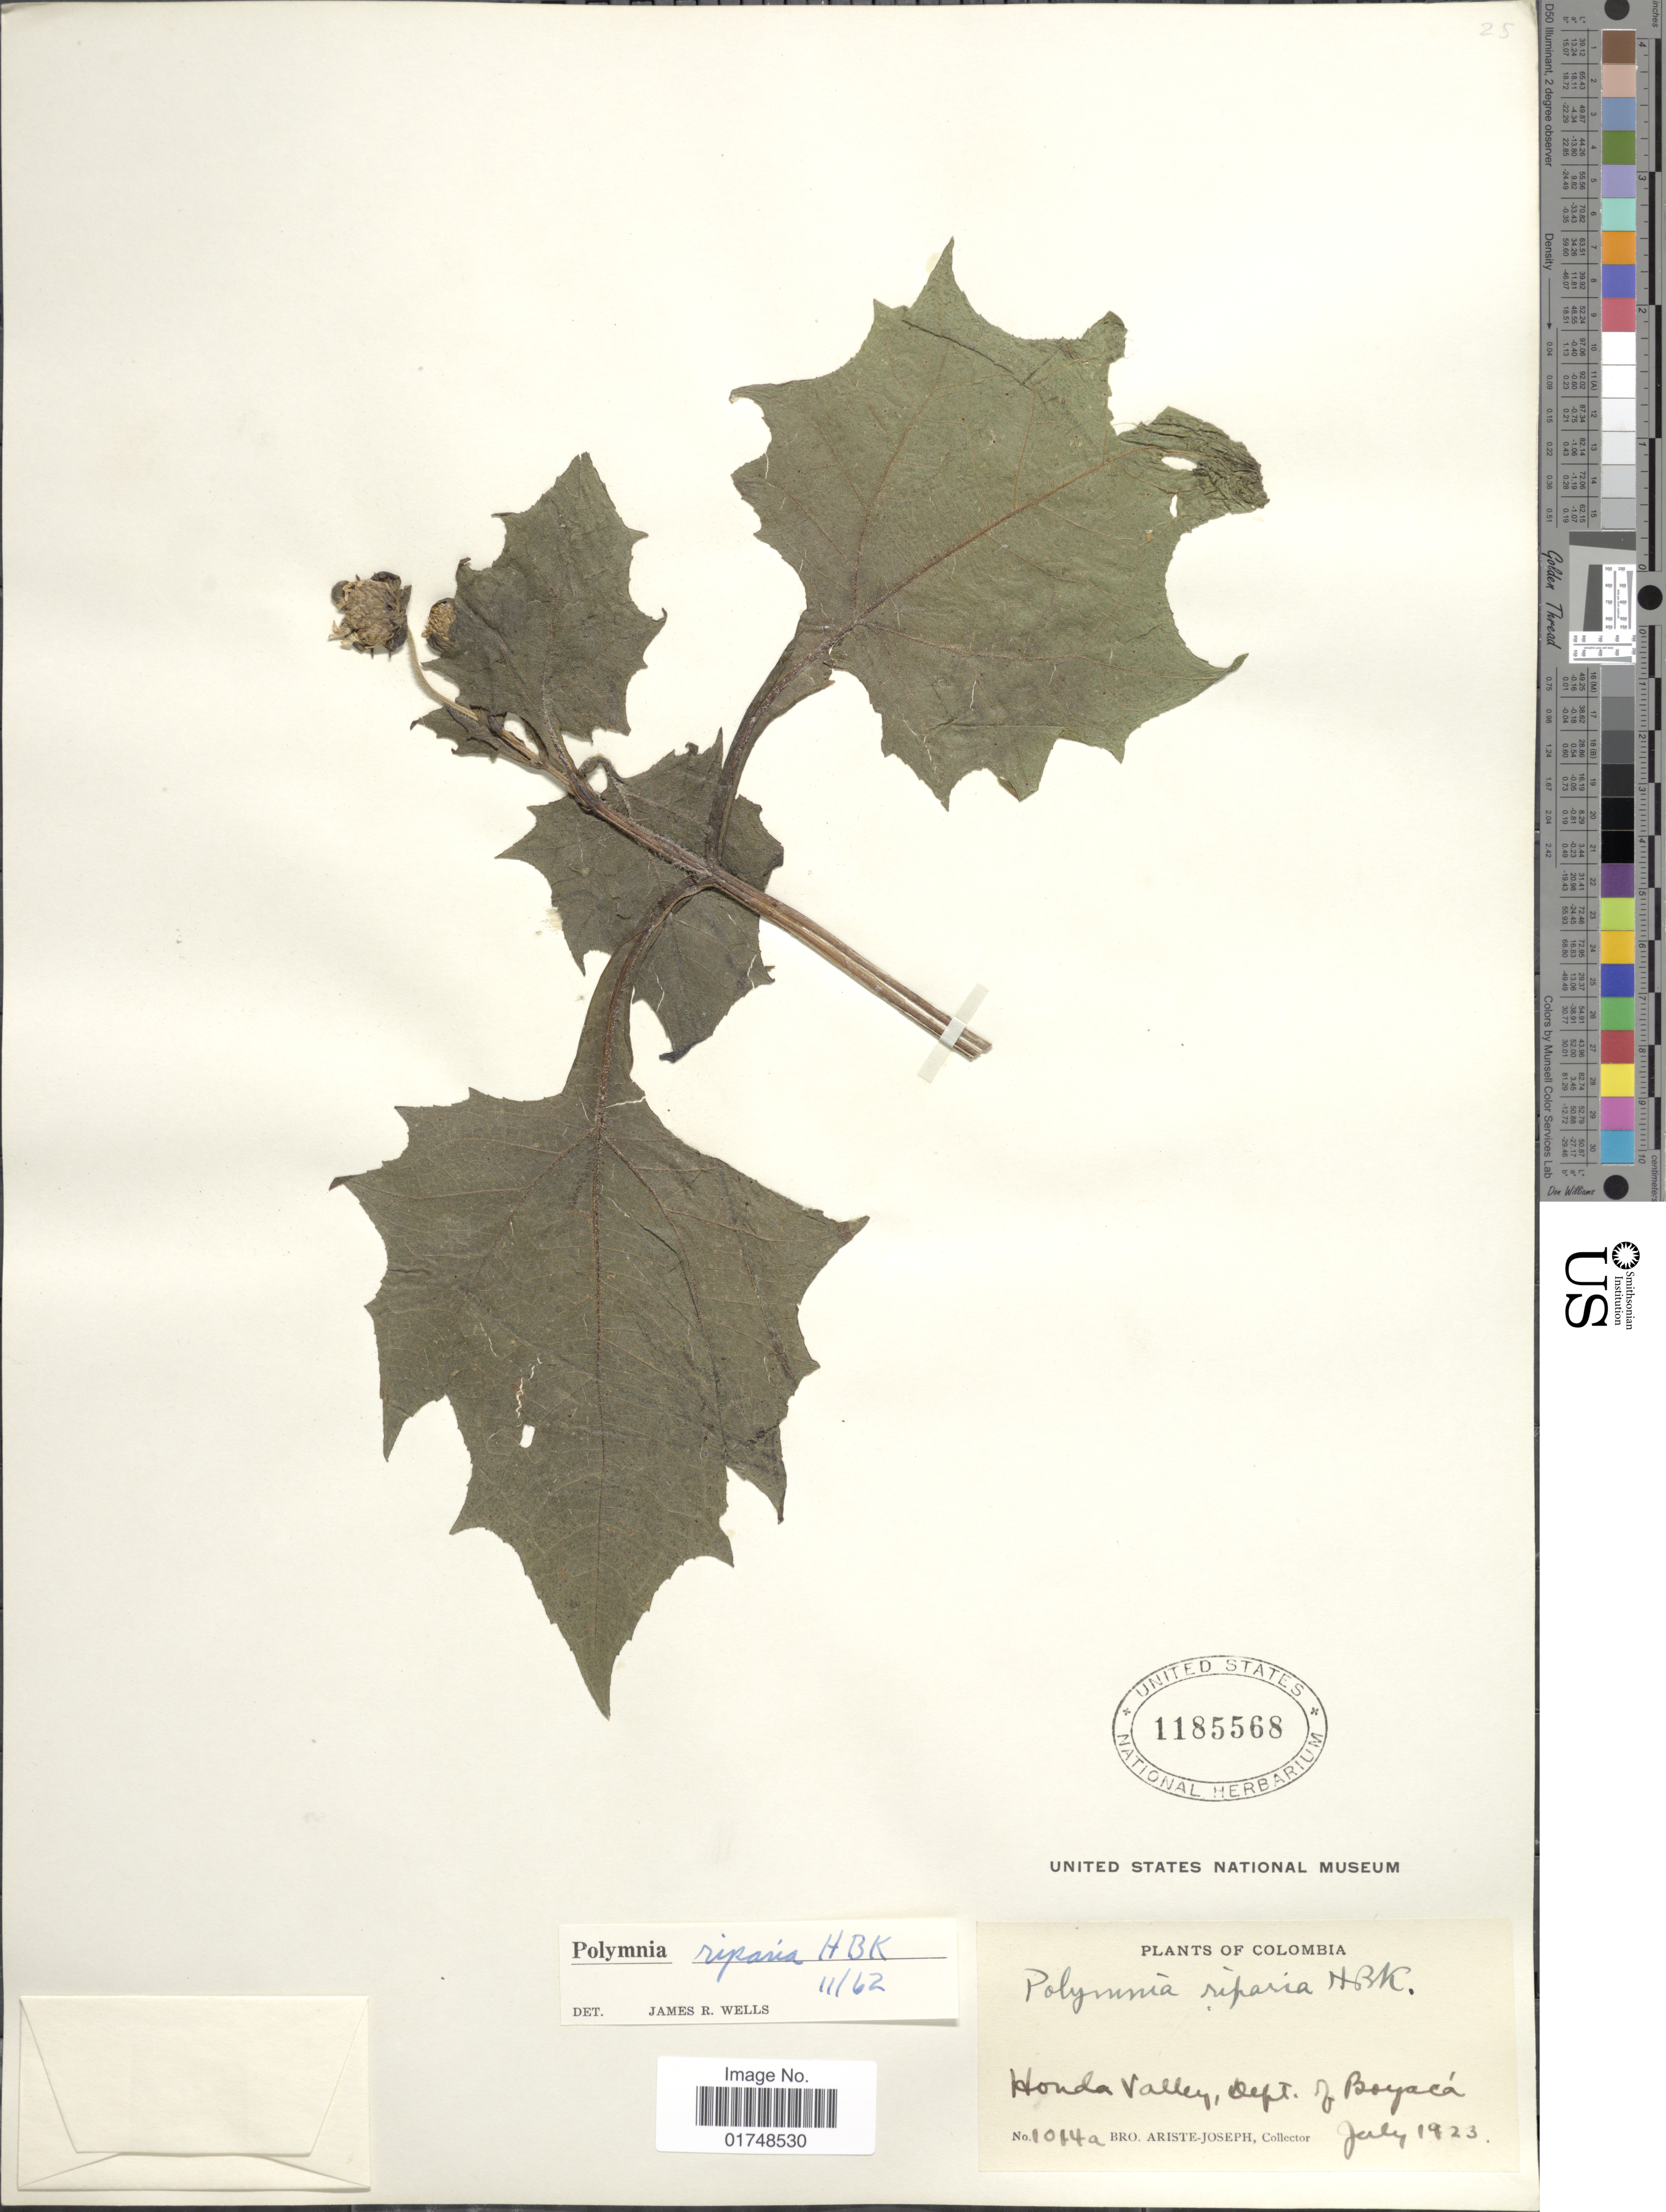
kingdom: Plantae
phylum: Tracheophyta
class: Magnoliopsida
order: Asterales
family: Asteraceae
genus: Smallanthus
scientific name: Smallanthus riparius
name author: (Kunth) H. Rob.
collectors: Bro. Ariste-Joseph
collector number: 1014a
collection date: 1923-07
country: Colombia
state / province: Bogota D.C.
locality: Honda Valley, Dept. of Bogota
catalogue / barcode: US 1185568